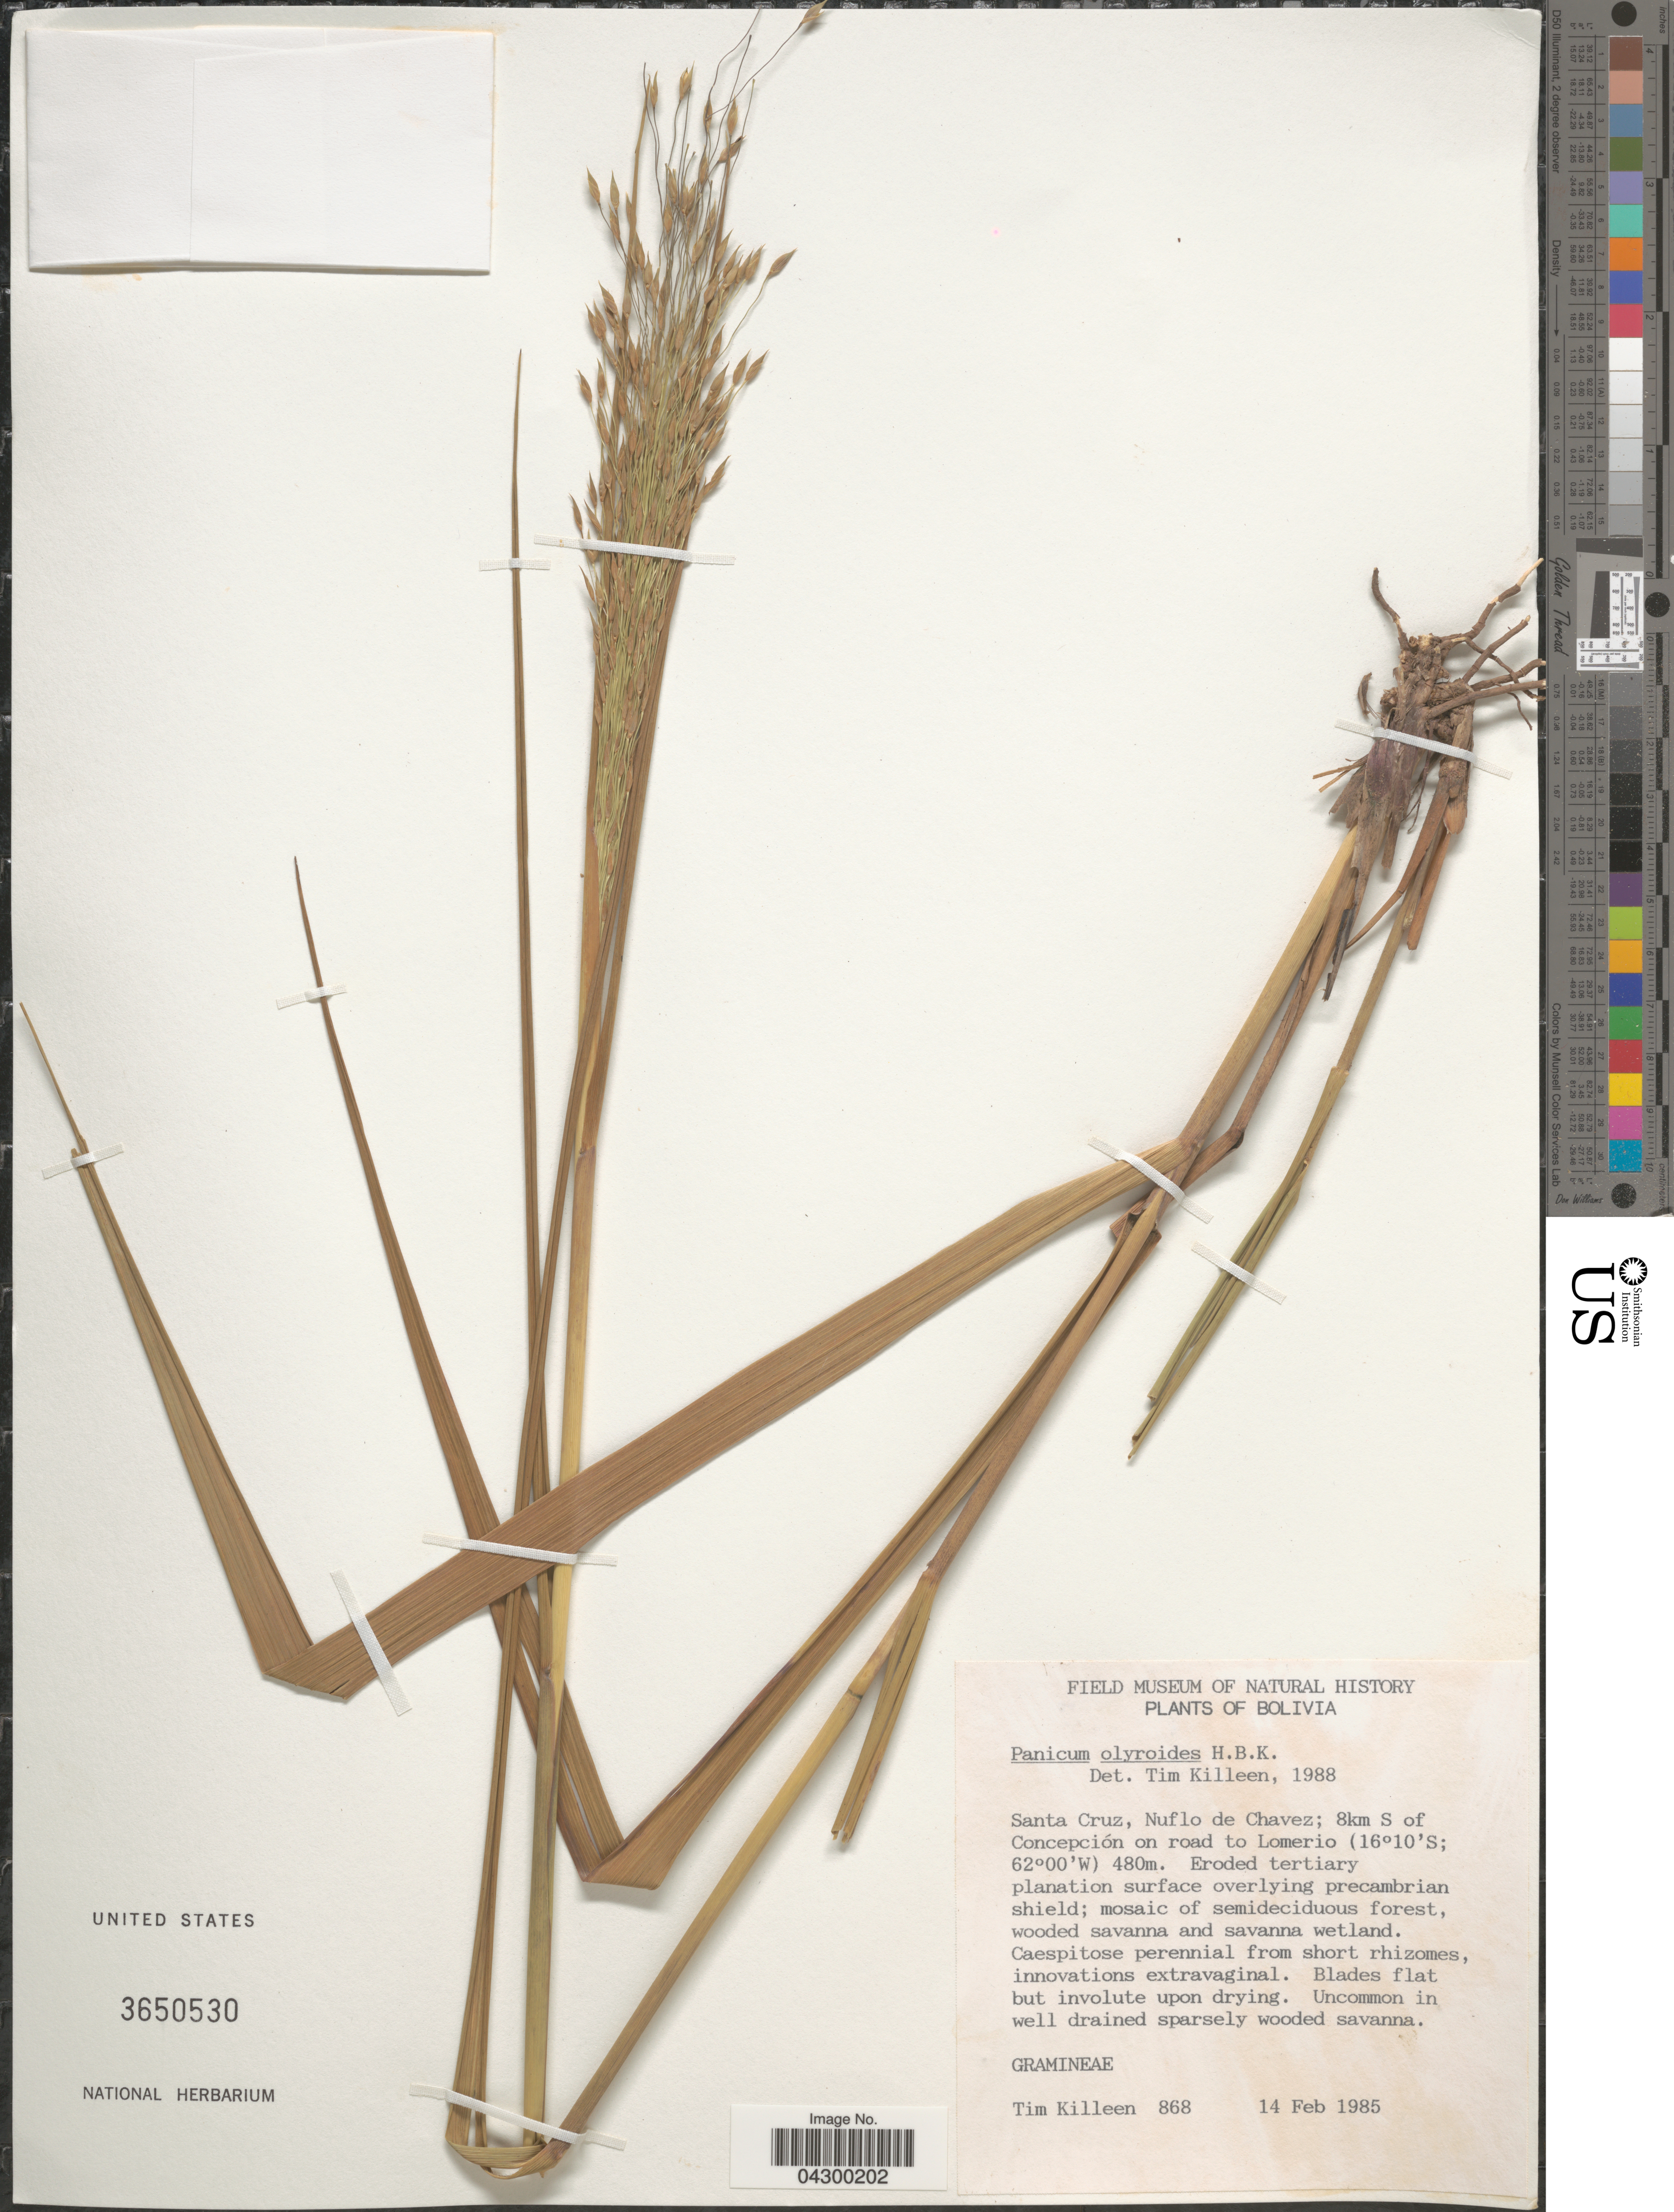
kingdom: Plantae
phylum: Tracheophyta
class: Liliopsida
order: Poales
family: Poaceae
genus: Panicum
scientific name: Panicum olyroides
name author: Kunth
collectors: T. J. Killeen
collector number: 868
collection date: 1985-02-14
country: Bolivia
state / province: Santa Cruz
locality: Nuflo de Chavez; 8km S of Concepción on road to Lomerio.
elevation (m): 480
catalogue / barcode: US 3650530